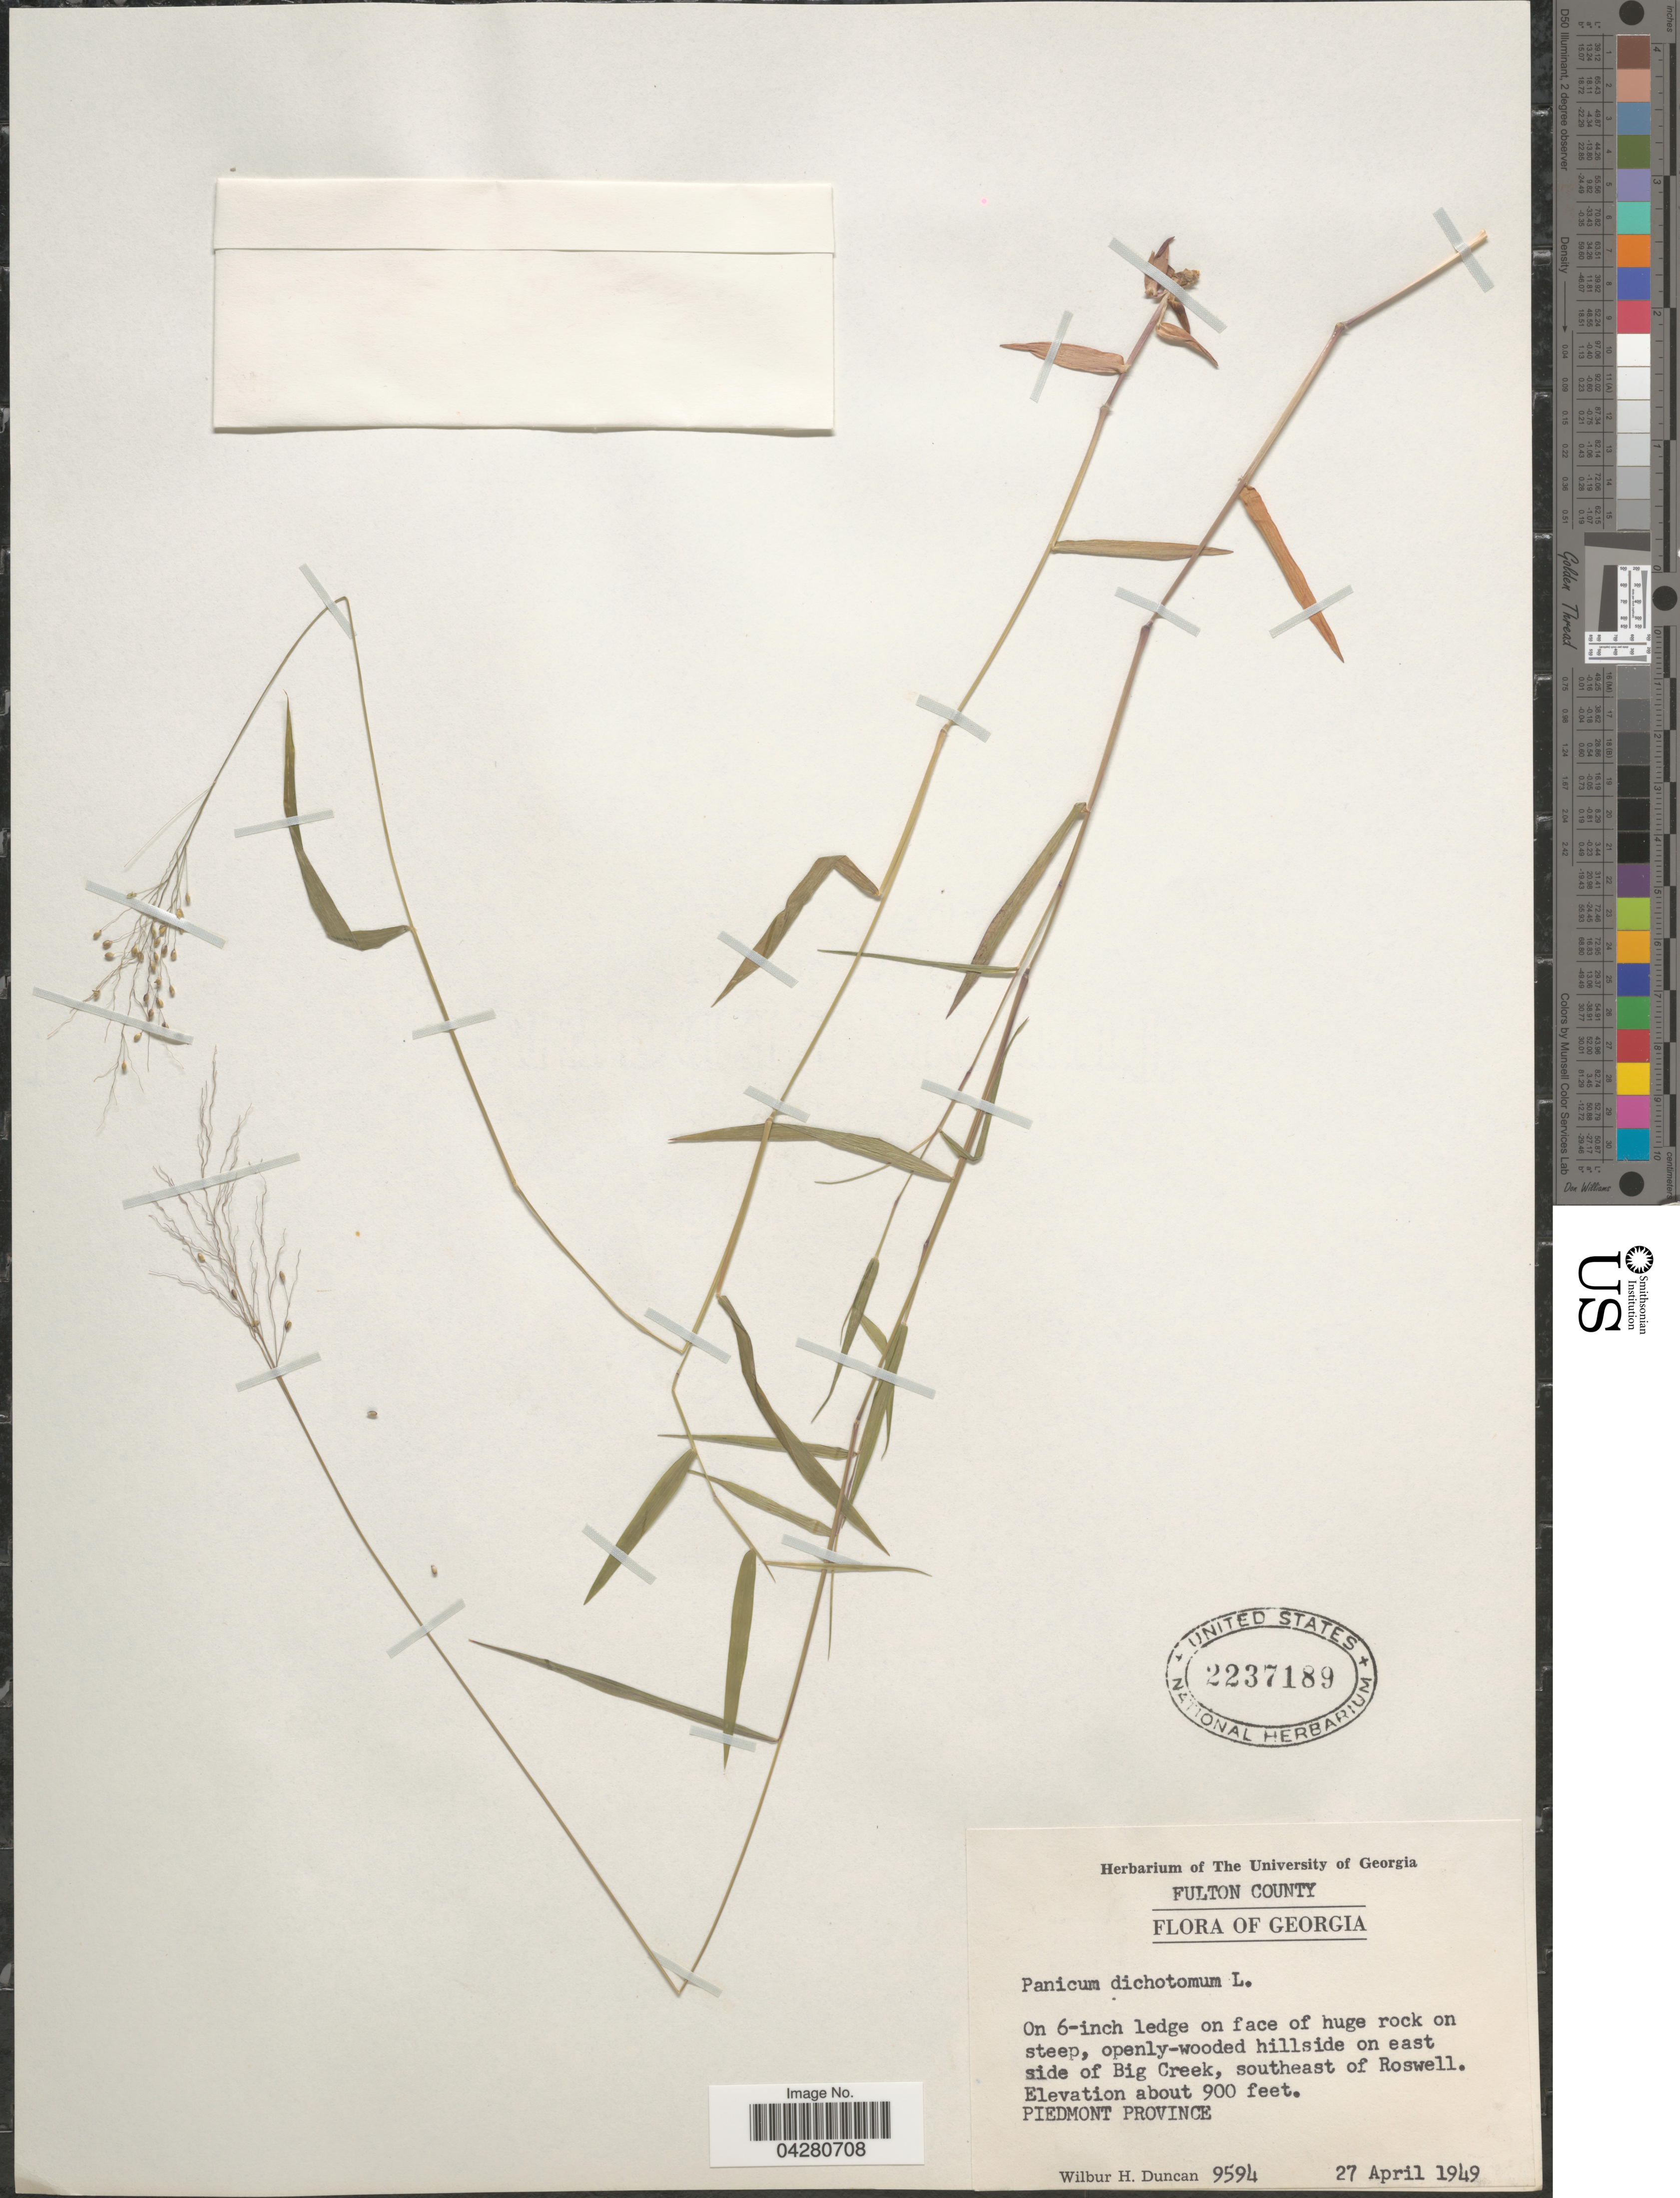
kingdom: Plantae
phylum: Tracheophyta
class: Liliopsida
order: Poales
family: Poaceae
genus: Dichanthelium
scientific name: Dichanthelium dichotomum var. dichotomum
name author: (L.) Gould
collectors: W. H. Duncan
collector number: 9594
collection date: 1949-04-27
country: United States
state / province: Georgia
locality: Fulton County. On east side of Big Creek, southeast of Roswell. Piedmont Province.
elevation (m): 274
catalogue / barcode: US 2237189